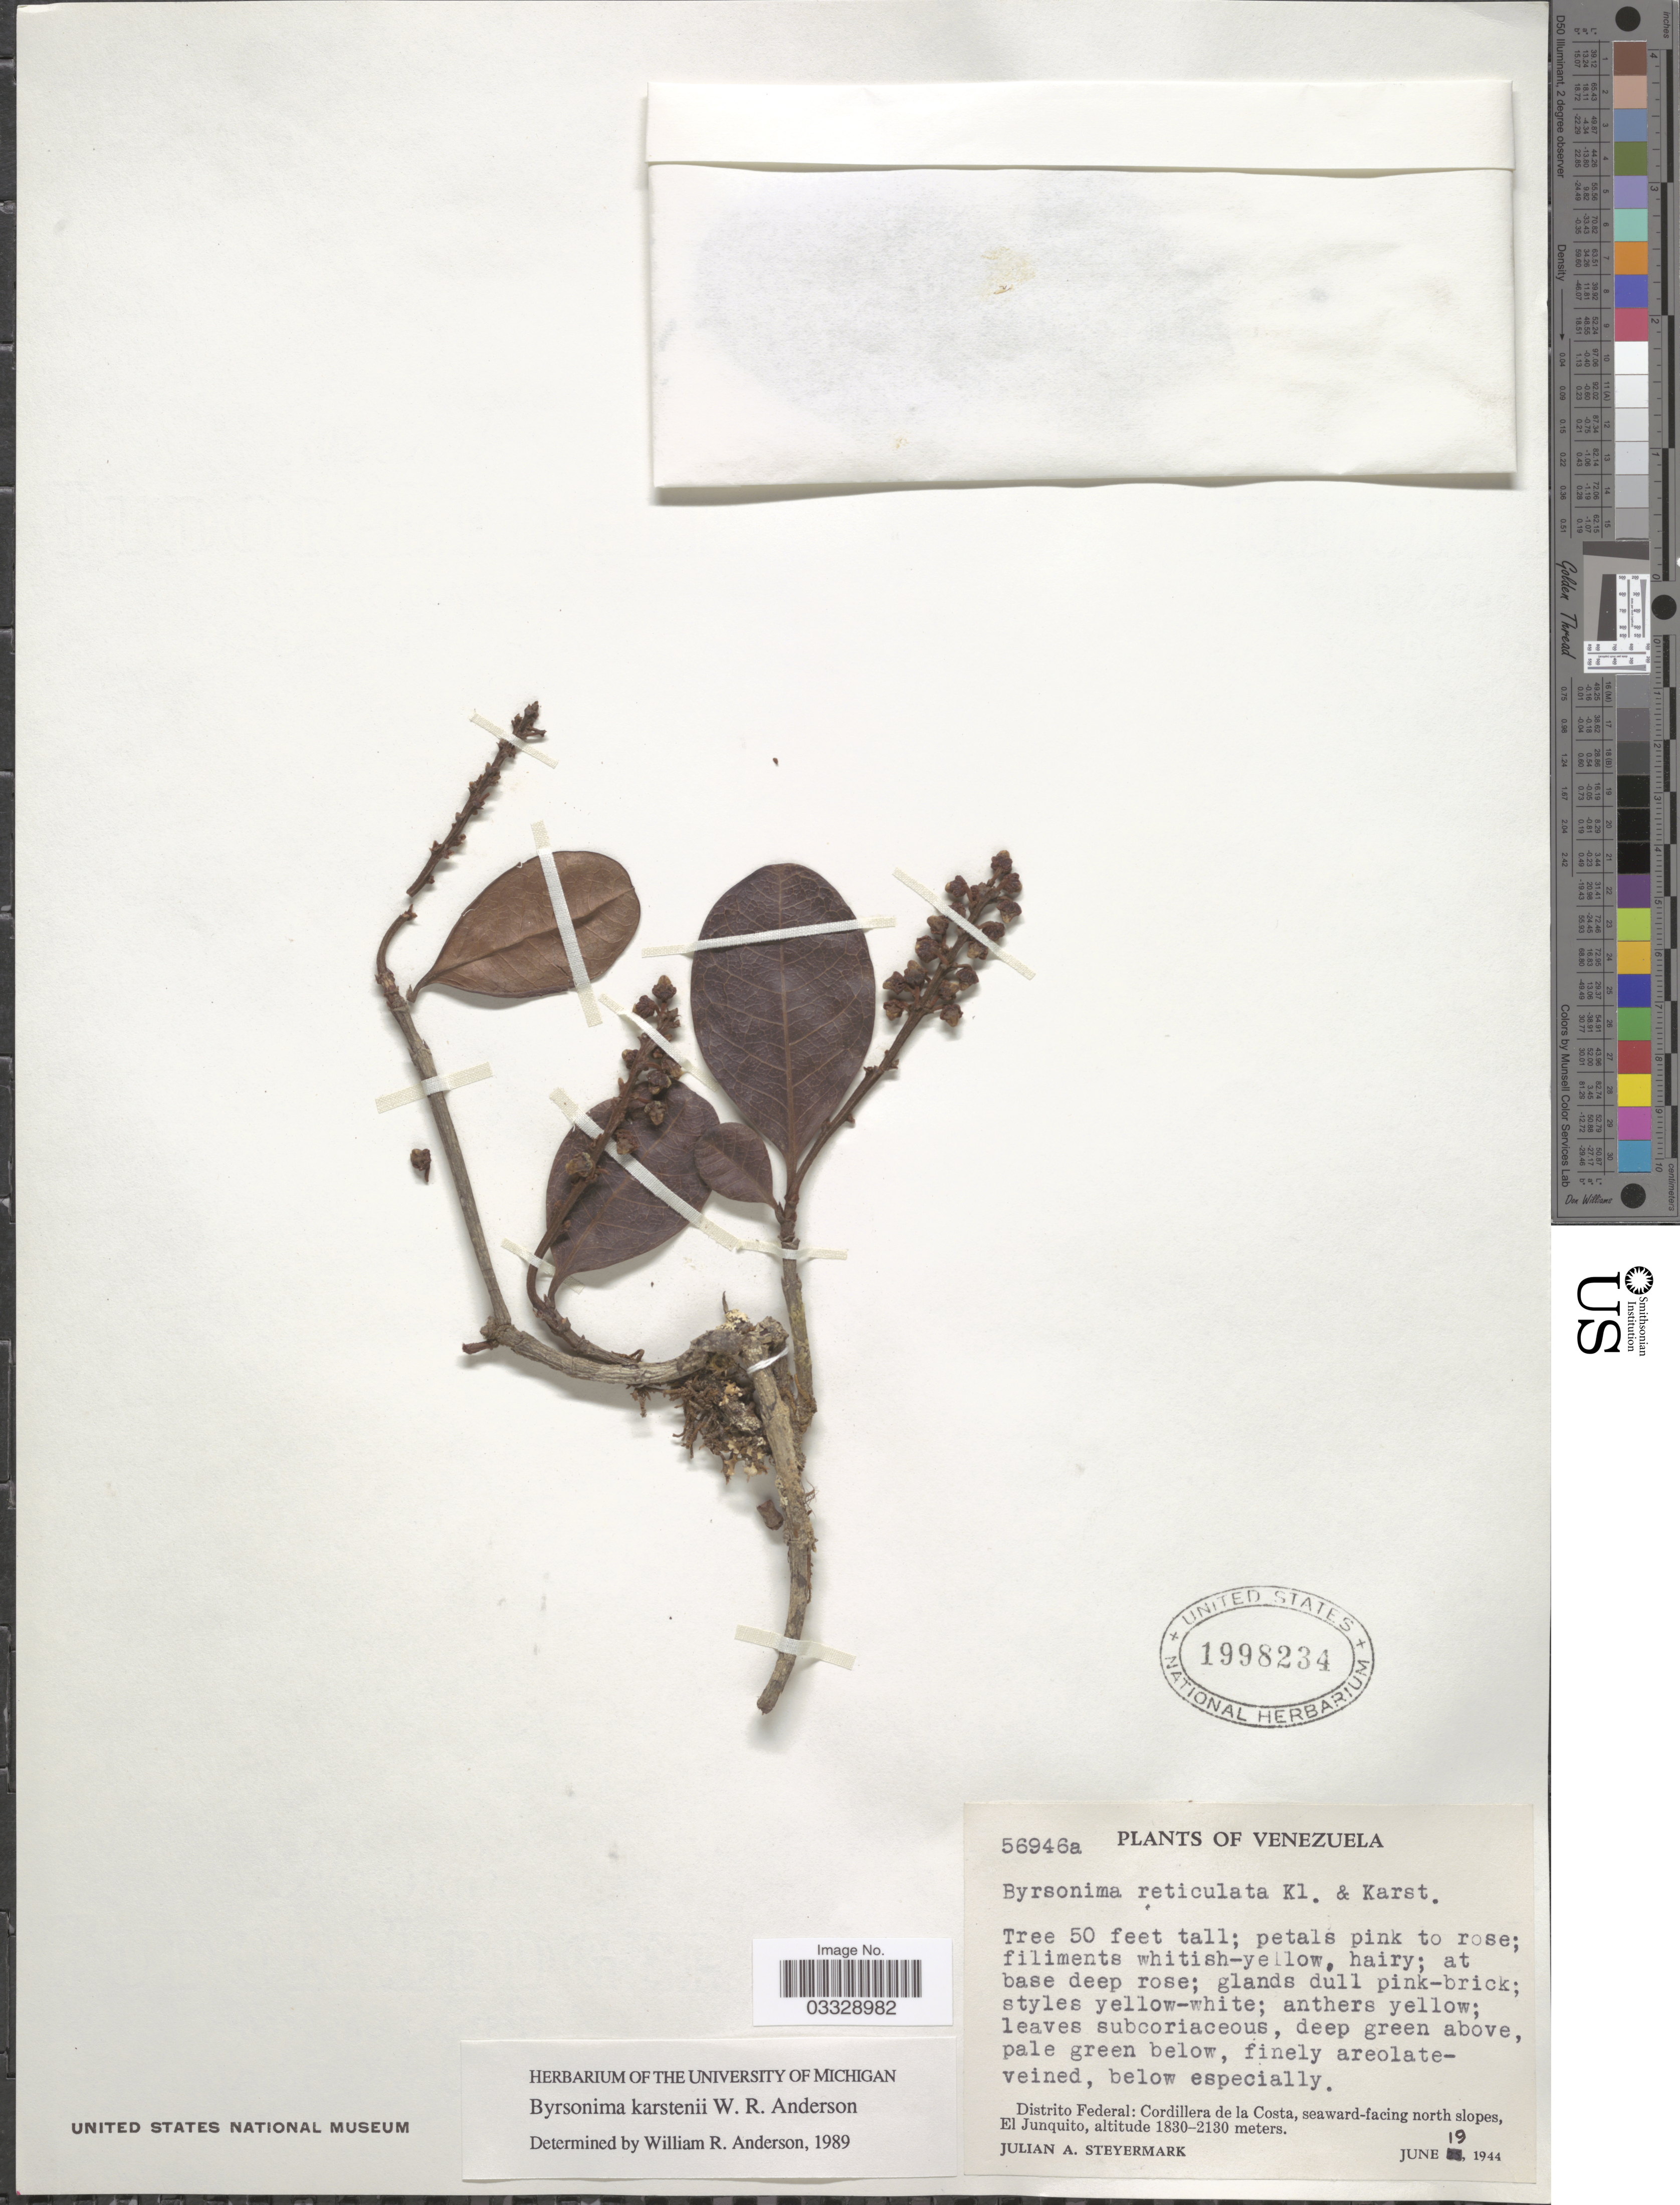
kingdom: Plantae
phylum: Tracheophyta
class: Magnoliopsida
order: Malpighiales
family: Malpighiaceae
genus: Byrsonima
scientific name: Byrsonima karstenii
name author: W.R. Anderson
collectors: J. Steyermark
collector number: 56946a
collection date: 1944-06-19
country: Venezuela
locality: Distrito Federal: Cordillera de la Costa, seaward-facing north slopes, El Junquito.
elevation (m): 1830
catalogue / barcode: US 1998234